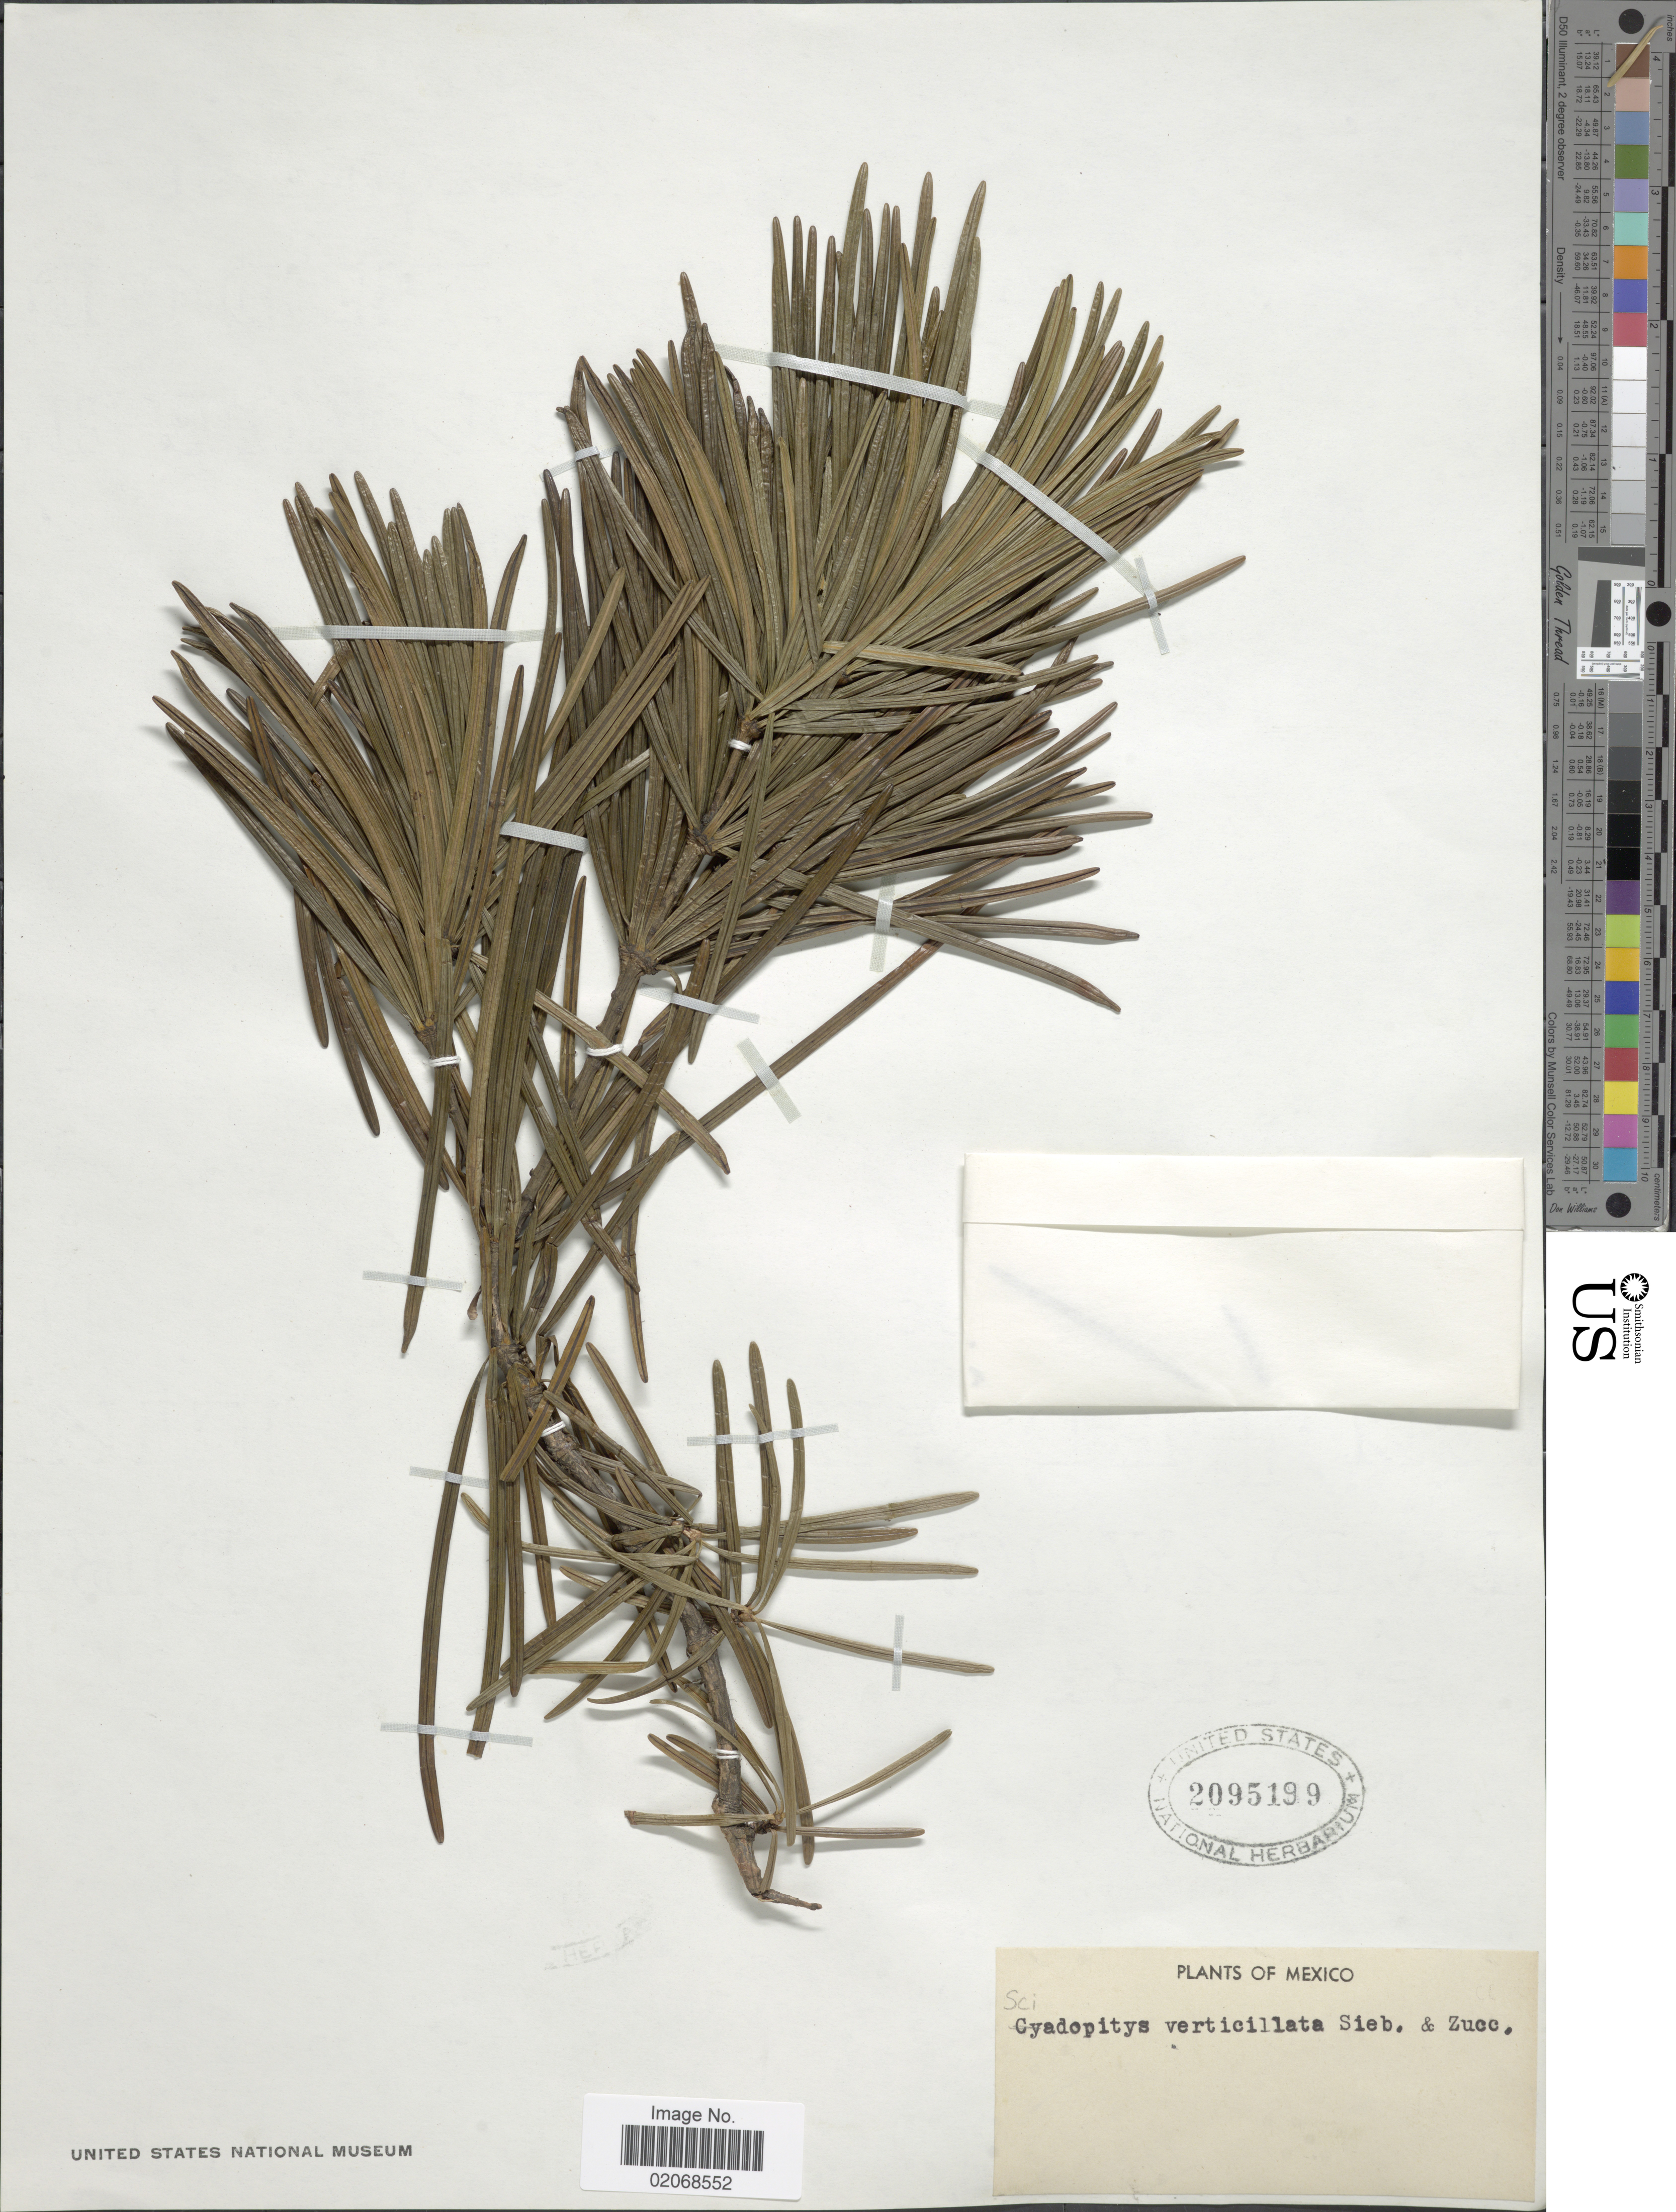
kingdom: Plantae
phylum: Tracheophyta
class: Pinopsida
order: Pinales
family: Sciadopityaceae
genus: Sciadopitys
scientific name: Sciadopitys verticillata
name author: Siebold & Zucc.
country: Mexico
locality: Plants of Mexico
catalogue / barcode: US 2095199